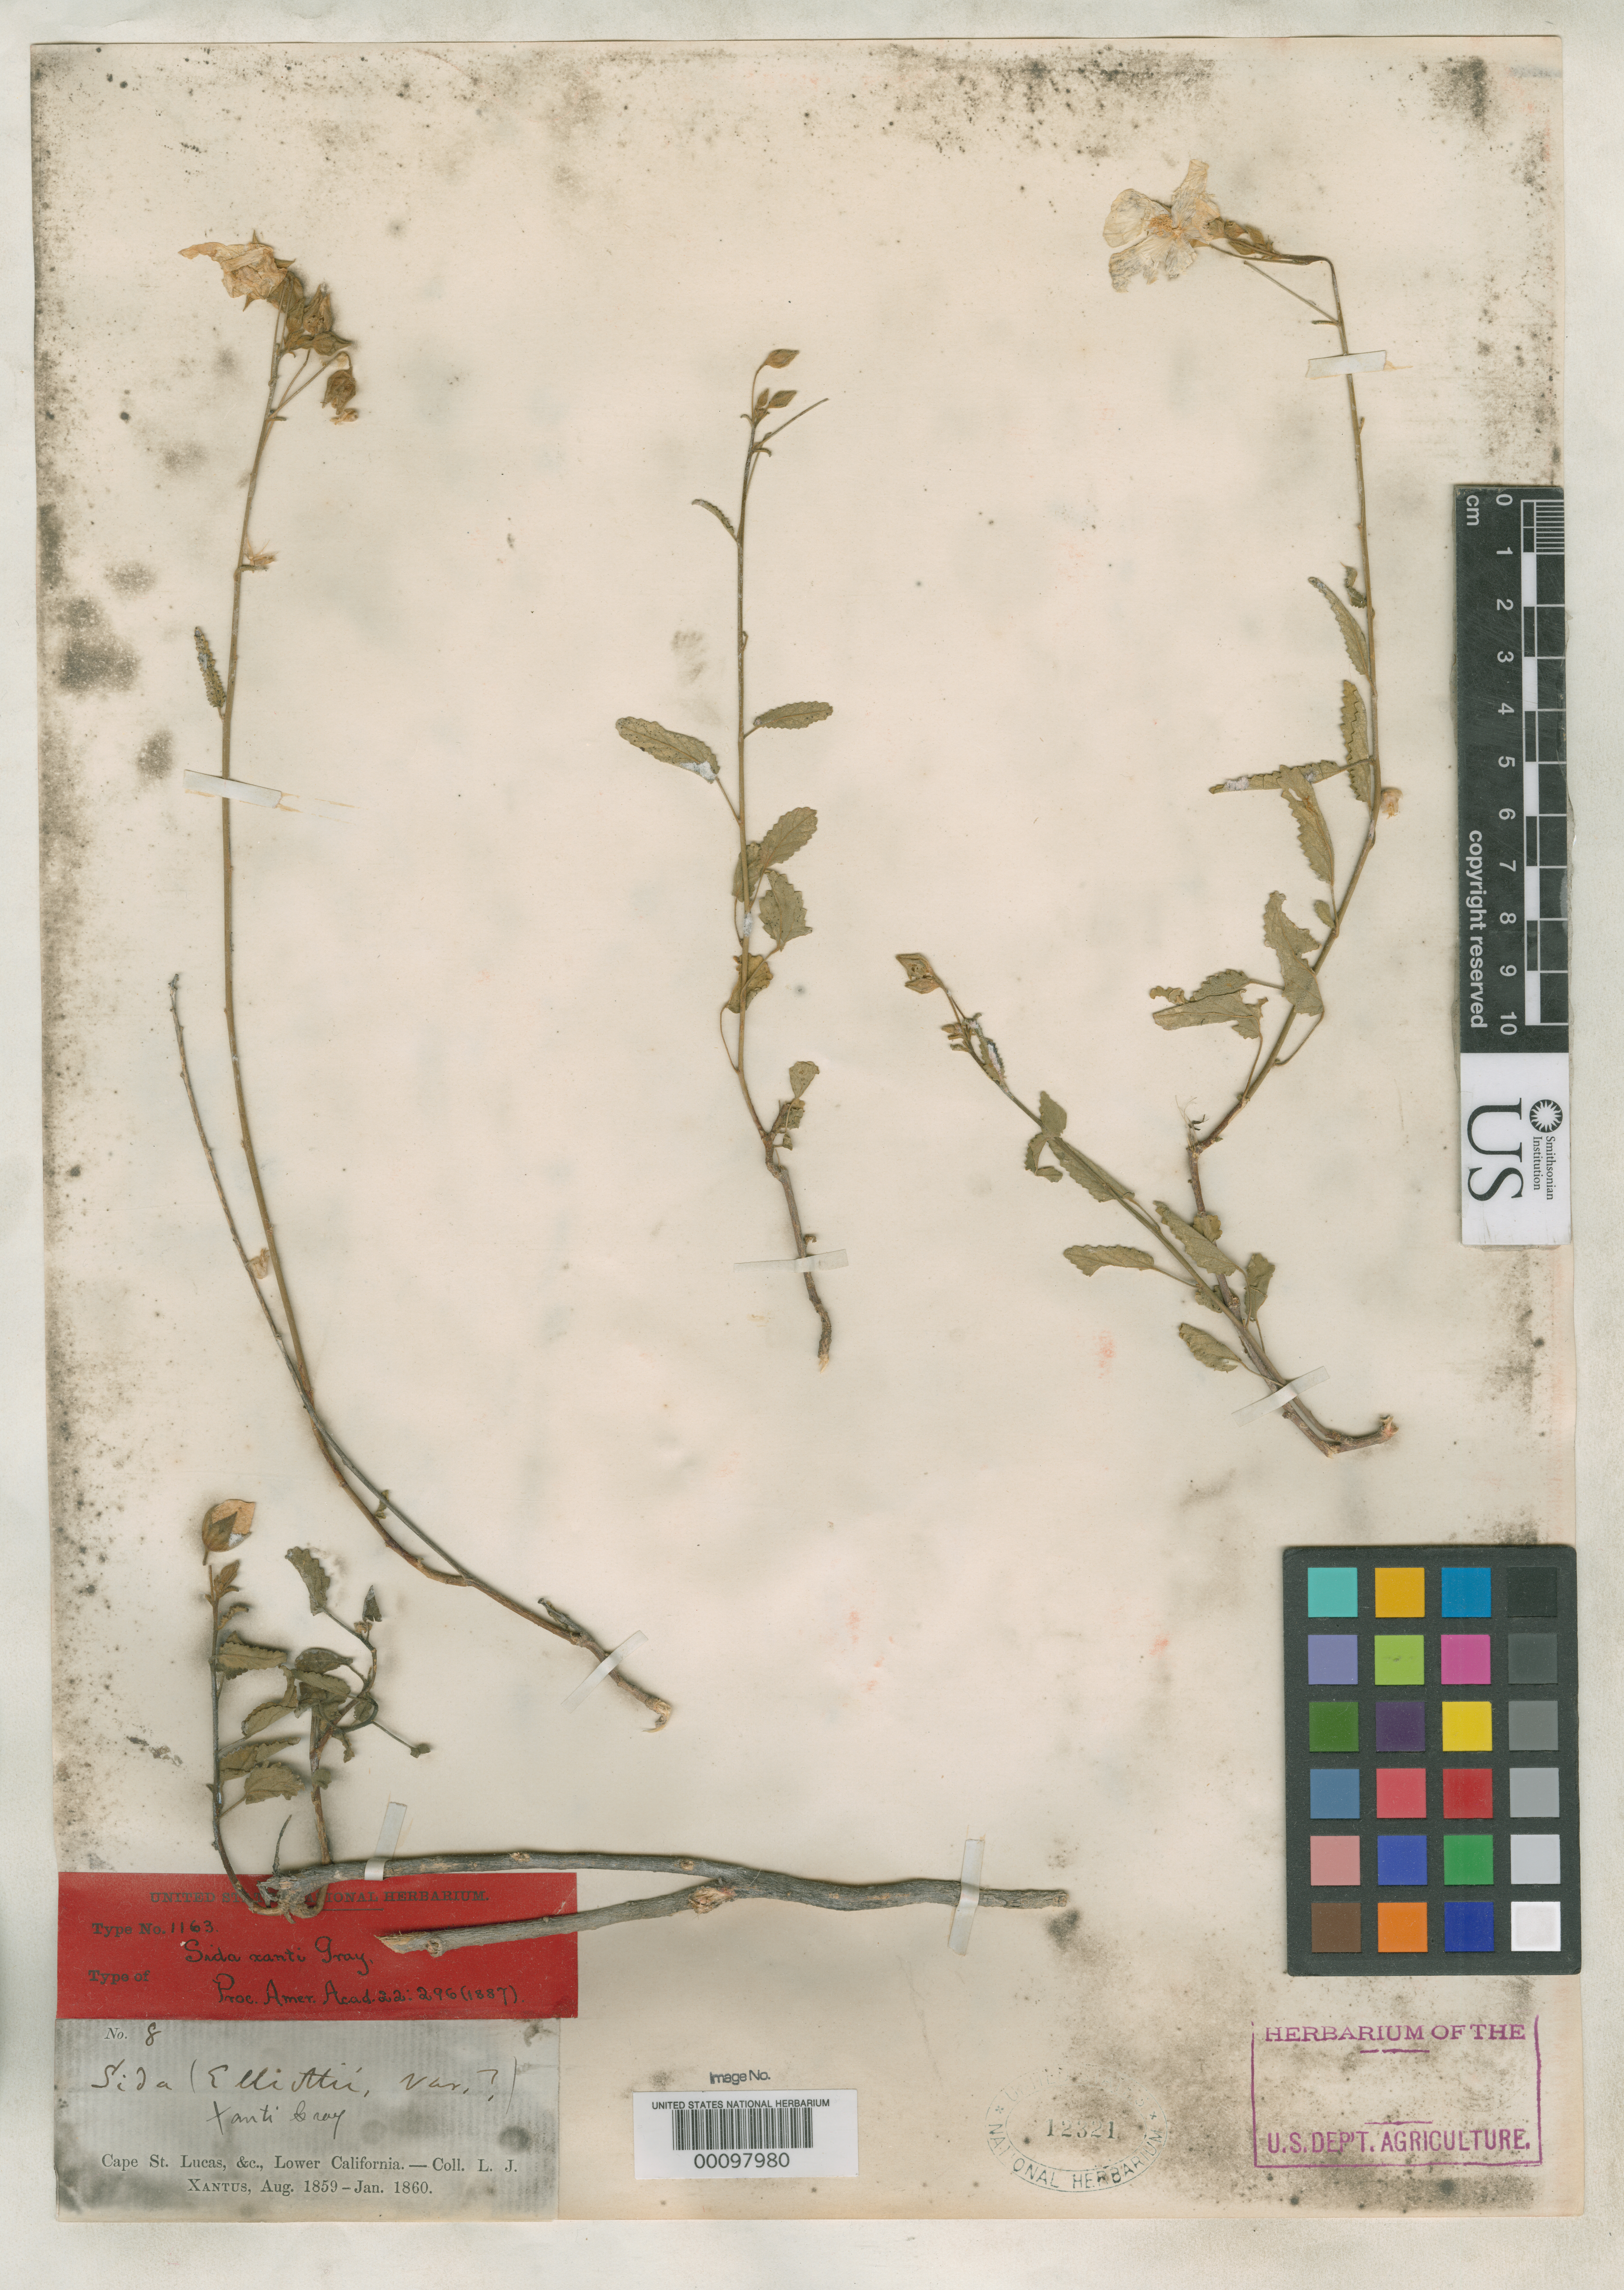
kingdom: Plantae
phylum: Tracheophyta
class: Magnoliopsida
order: Malvales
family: Malvaceae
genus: Sida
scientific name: Sida xanti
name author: A. Gray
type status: Type Collection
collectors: L. J. Xantus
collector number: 8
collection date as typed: Aug 1859 to -- Jan 1860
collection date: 1859-08/1860-01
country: Mexico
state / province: Baja California Sur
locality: Cape San Lucas.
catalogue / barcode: US 12321